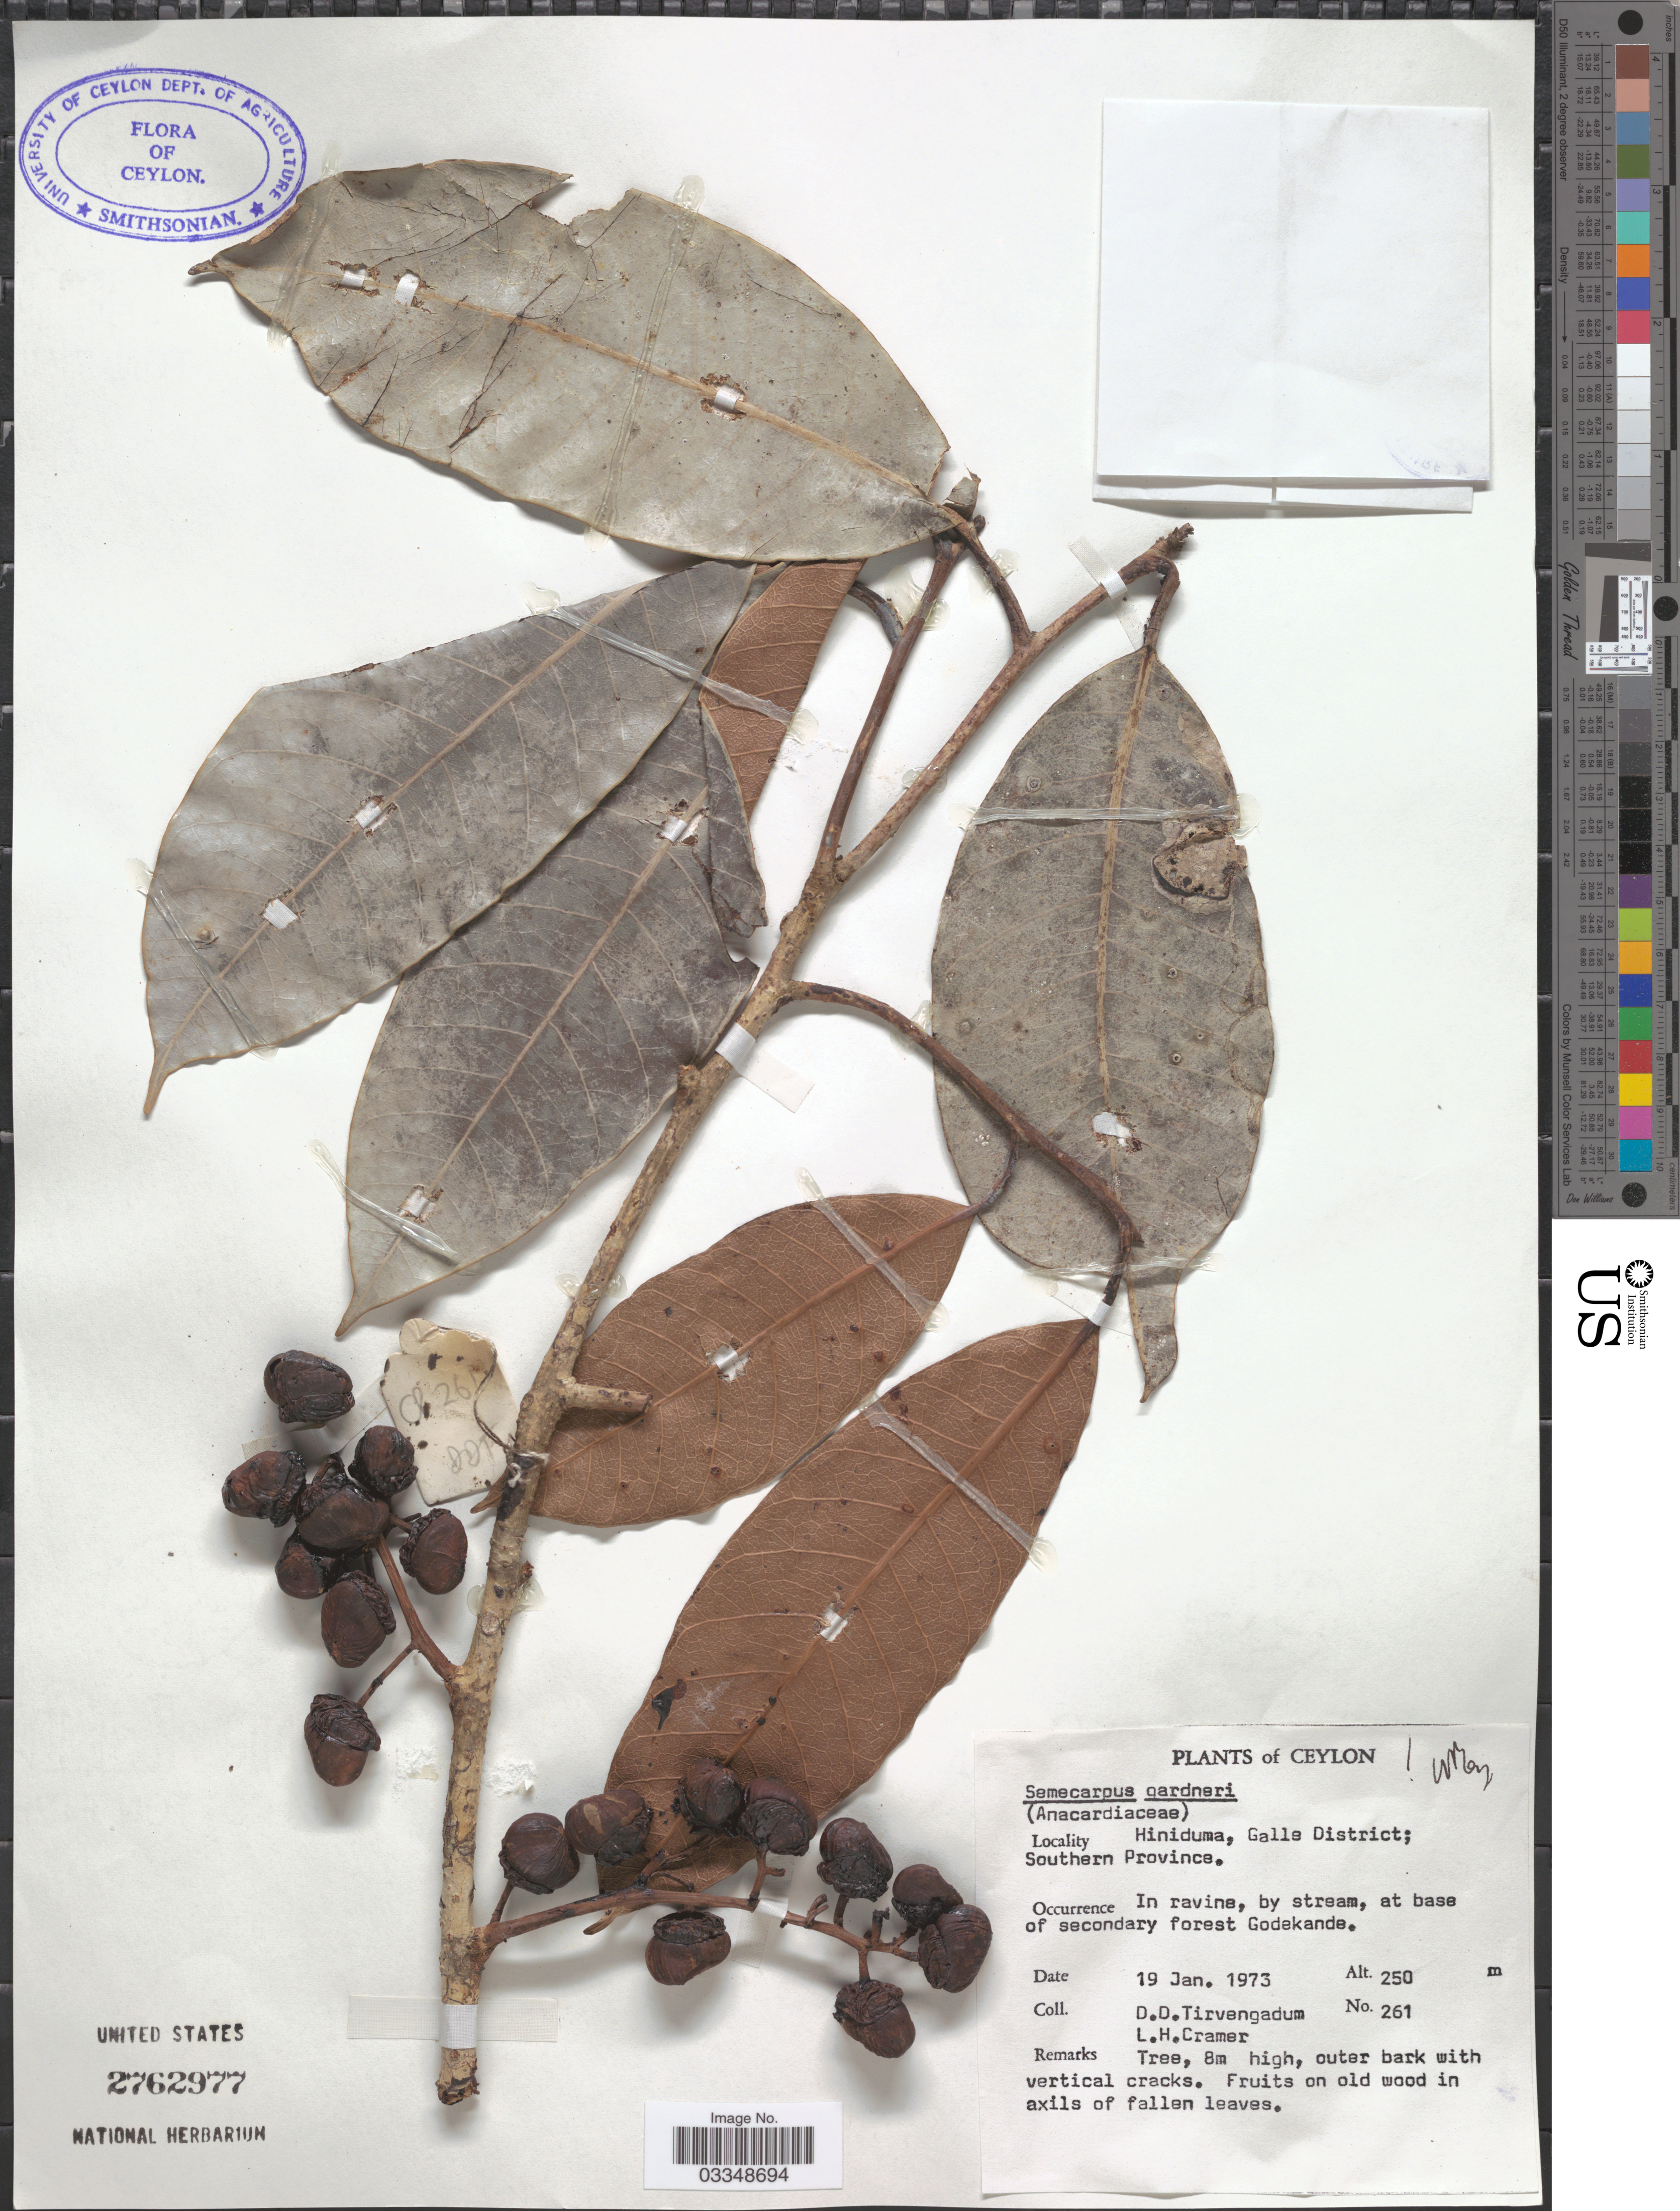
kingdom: Plantae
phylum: Tracheophyta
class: Magnoliopsida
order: Sapindales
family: Anacardiaceae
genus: Semecarpus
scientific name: Semecarpus gardneri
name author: Thwaites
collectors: D. Tirvengadum & L. H. Cramer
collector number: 261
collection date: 1973-01-19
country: Sri Lanka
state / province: Southern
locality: Ceylon. Hiniduma, Galle District; Southern Province. In ravine, by stream, at base of secondary forest Godekande.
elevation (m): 250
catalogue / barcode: US 2762977